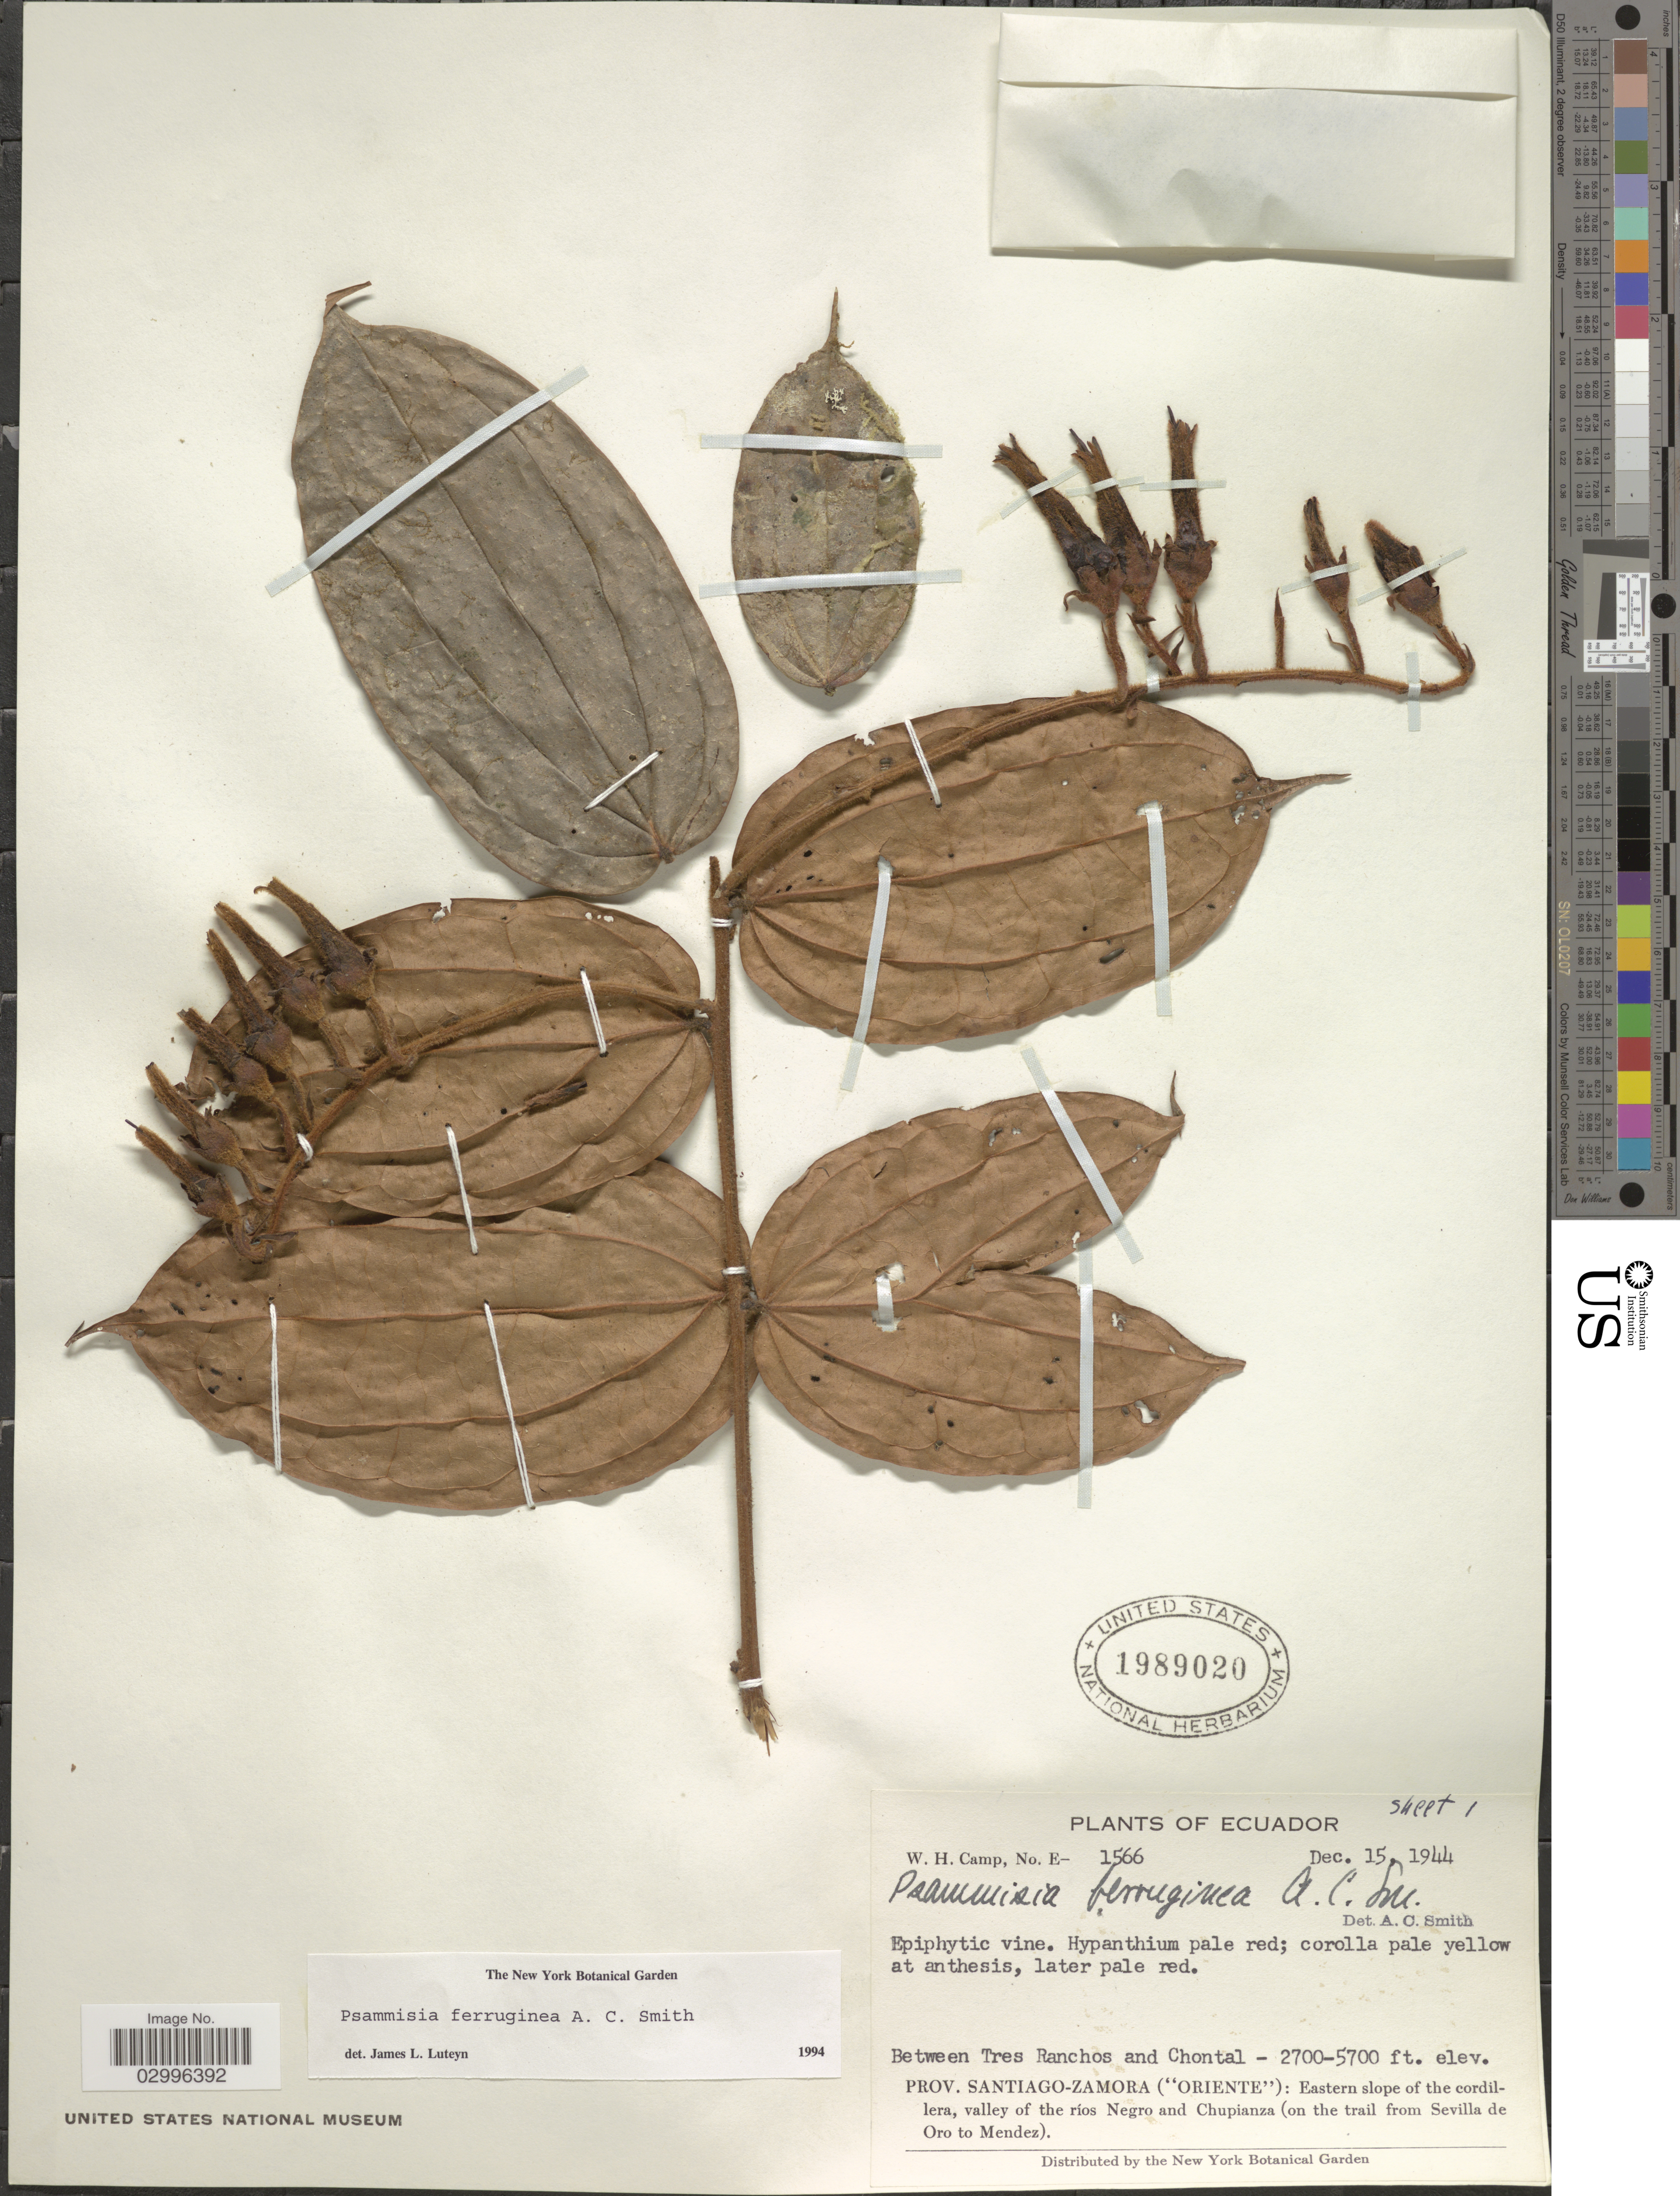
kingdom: Plantae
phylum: Tracheophyta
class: Magnoliopsida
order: Ericales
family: Ericaceae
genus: Psammisia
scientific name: Psammisia ferruginea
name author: A.C. Sm.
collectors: W. H. Camp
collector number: E-1566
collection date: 1944-12-15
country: Ecuador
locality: Between Tres Ranchos and Chontal. Prov. Santiago-Zamora ("Oriente"): Eastern slope of the cordillera, valley of the ríos Negro and Chupianza (on the trail from Sevilla de Oro to Mendez).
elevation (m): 823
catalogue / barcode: US 1989020